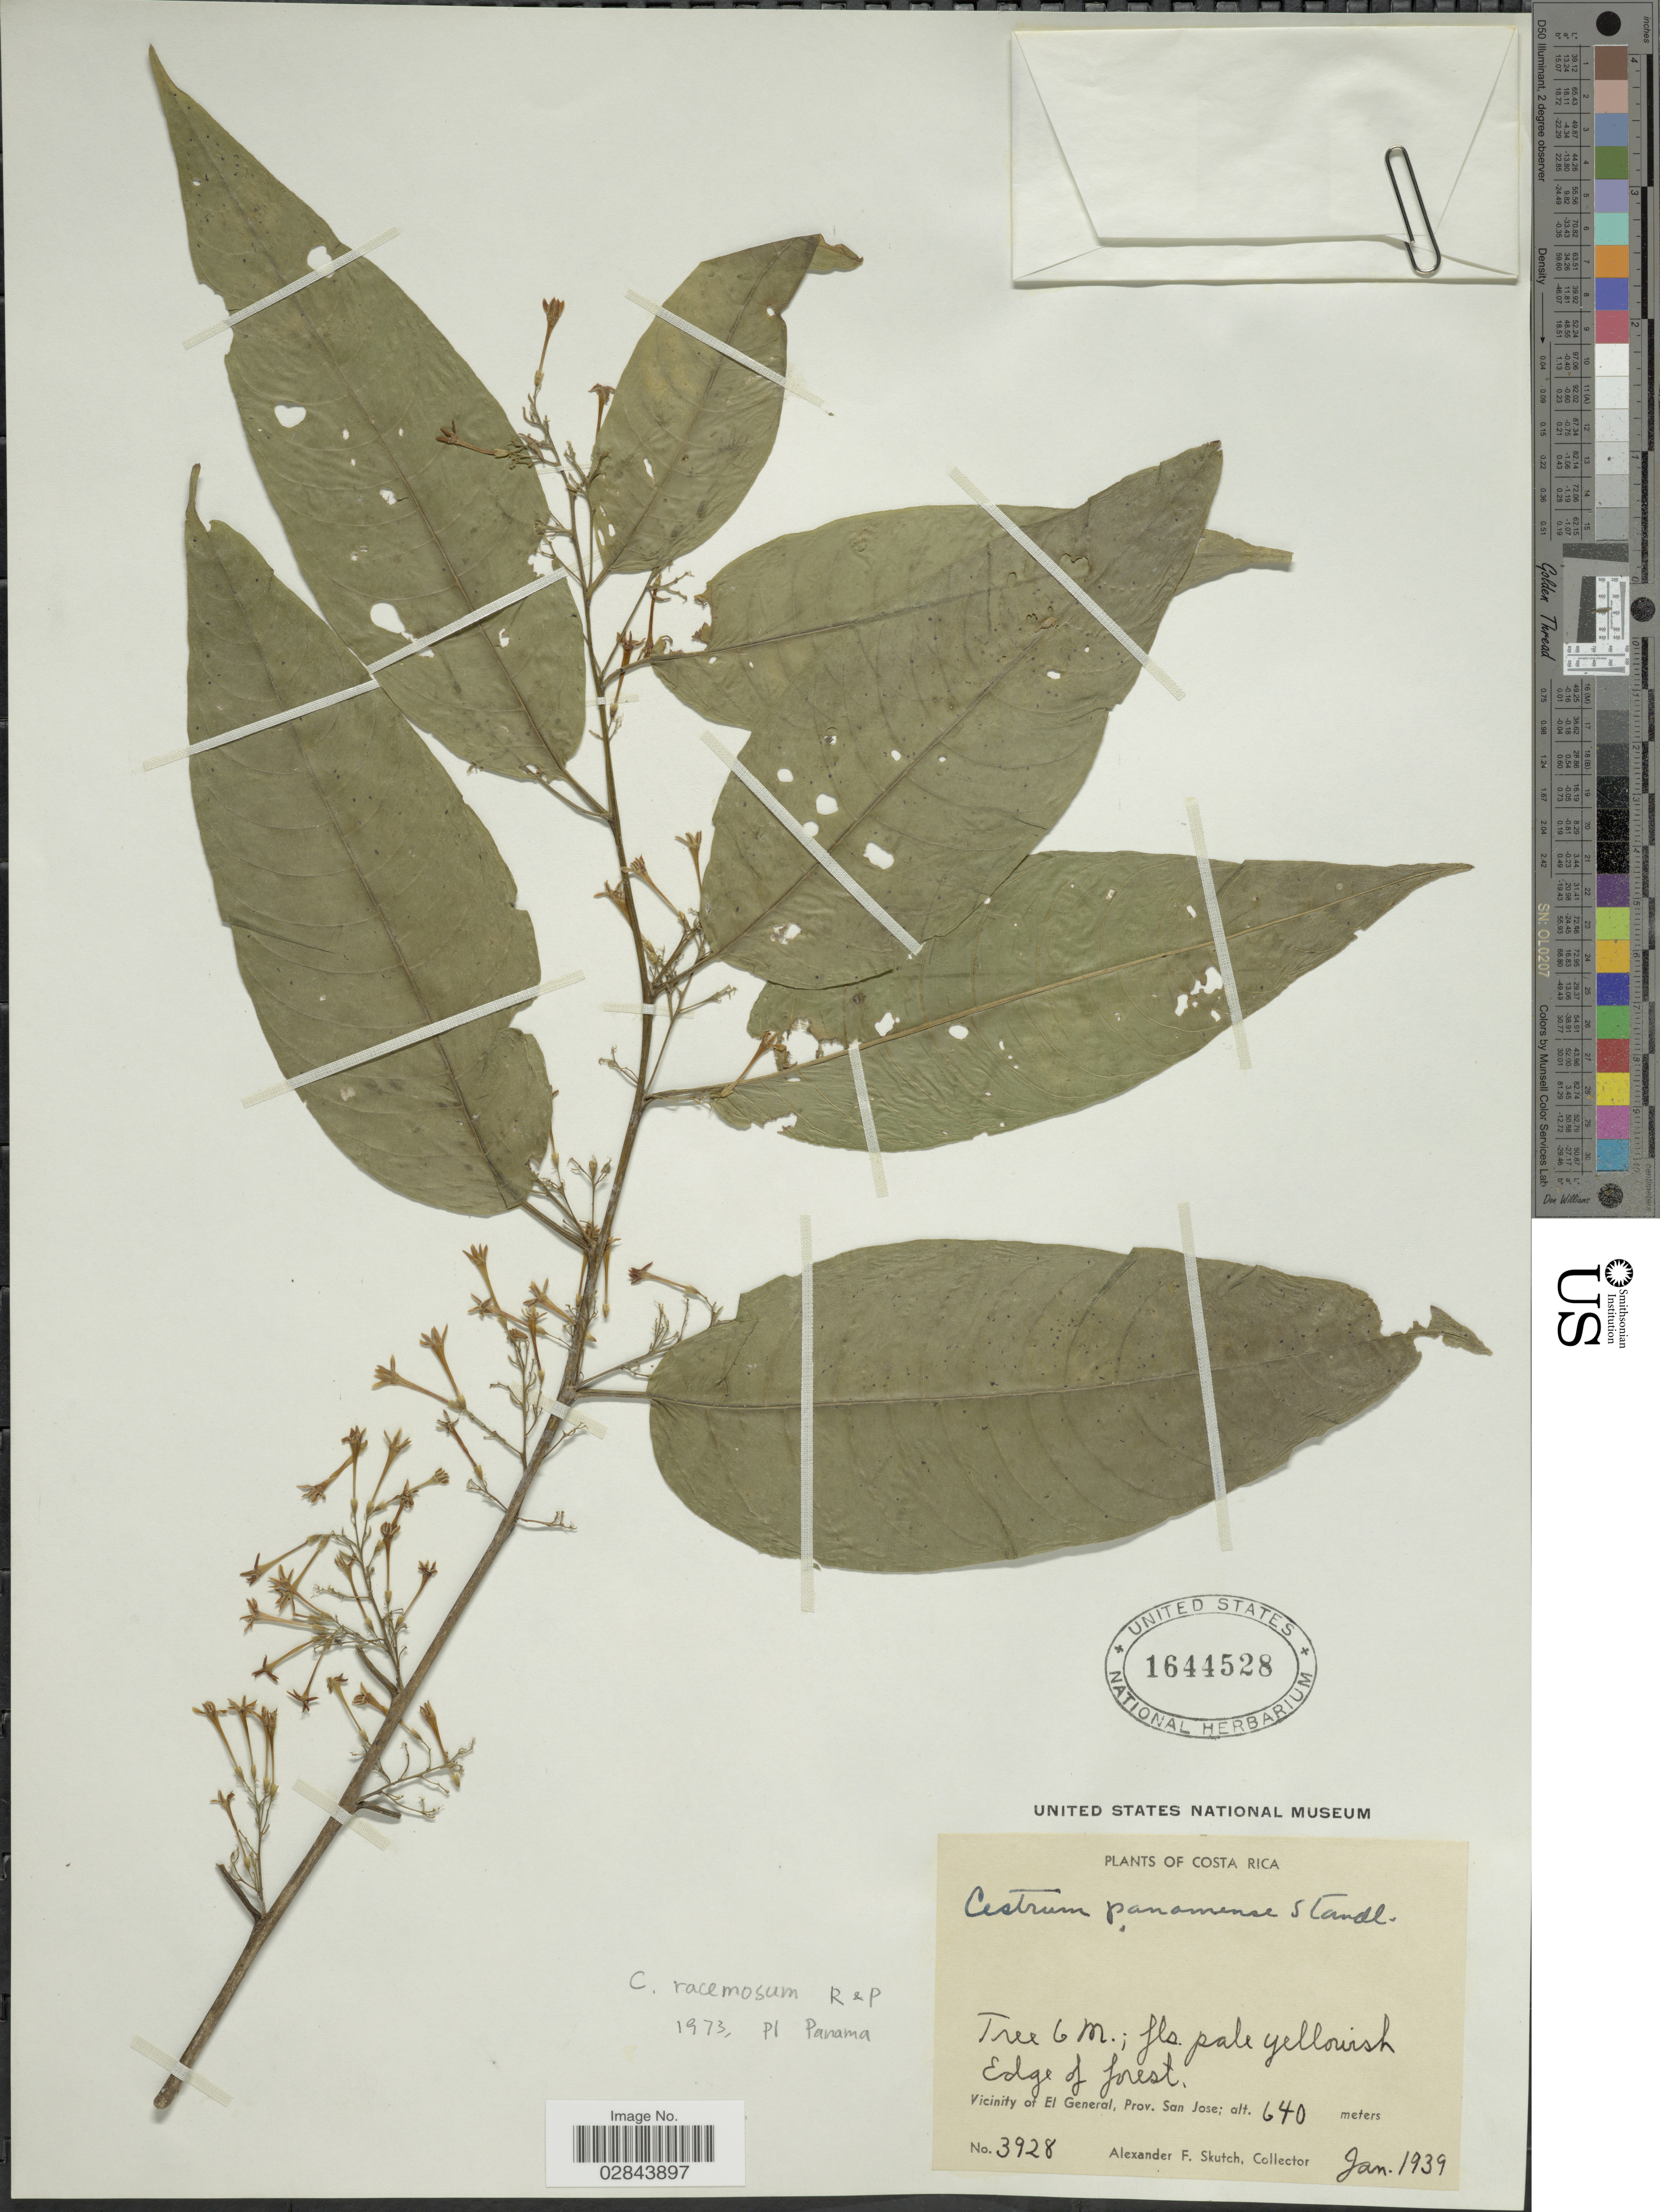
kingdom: Plantae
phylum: Tracheophyta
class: Magnoliopsida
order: Solanales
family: Solanaceae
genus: Cestrum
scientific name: Cestrum racemosum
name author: Ruiz & Pav.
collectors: A. F. Skutch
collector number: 3928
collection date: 1939-01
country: Costa Rica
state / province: San José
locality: Vicinity of El General.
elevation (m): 640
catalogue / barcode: US 1644528